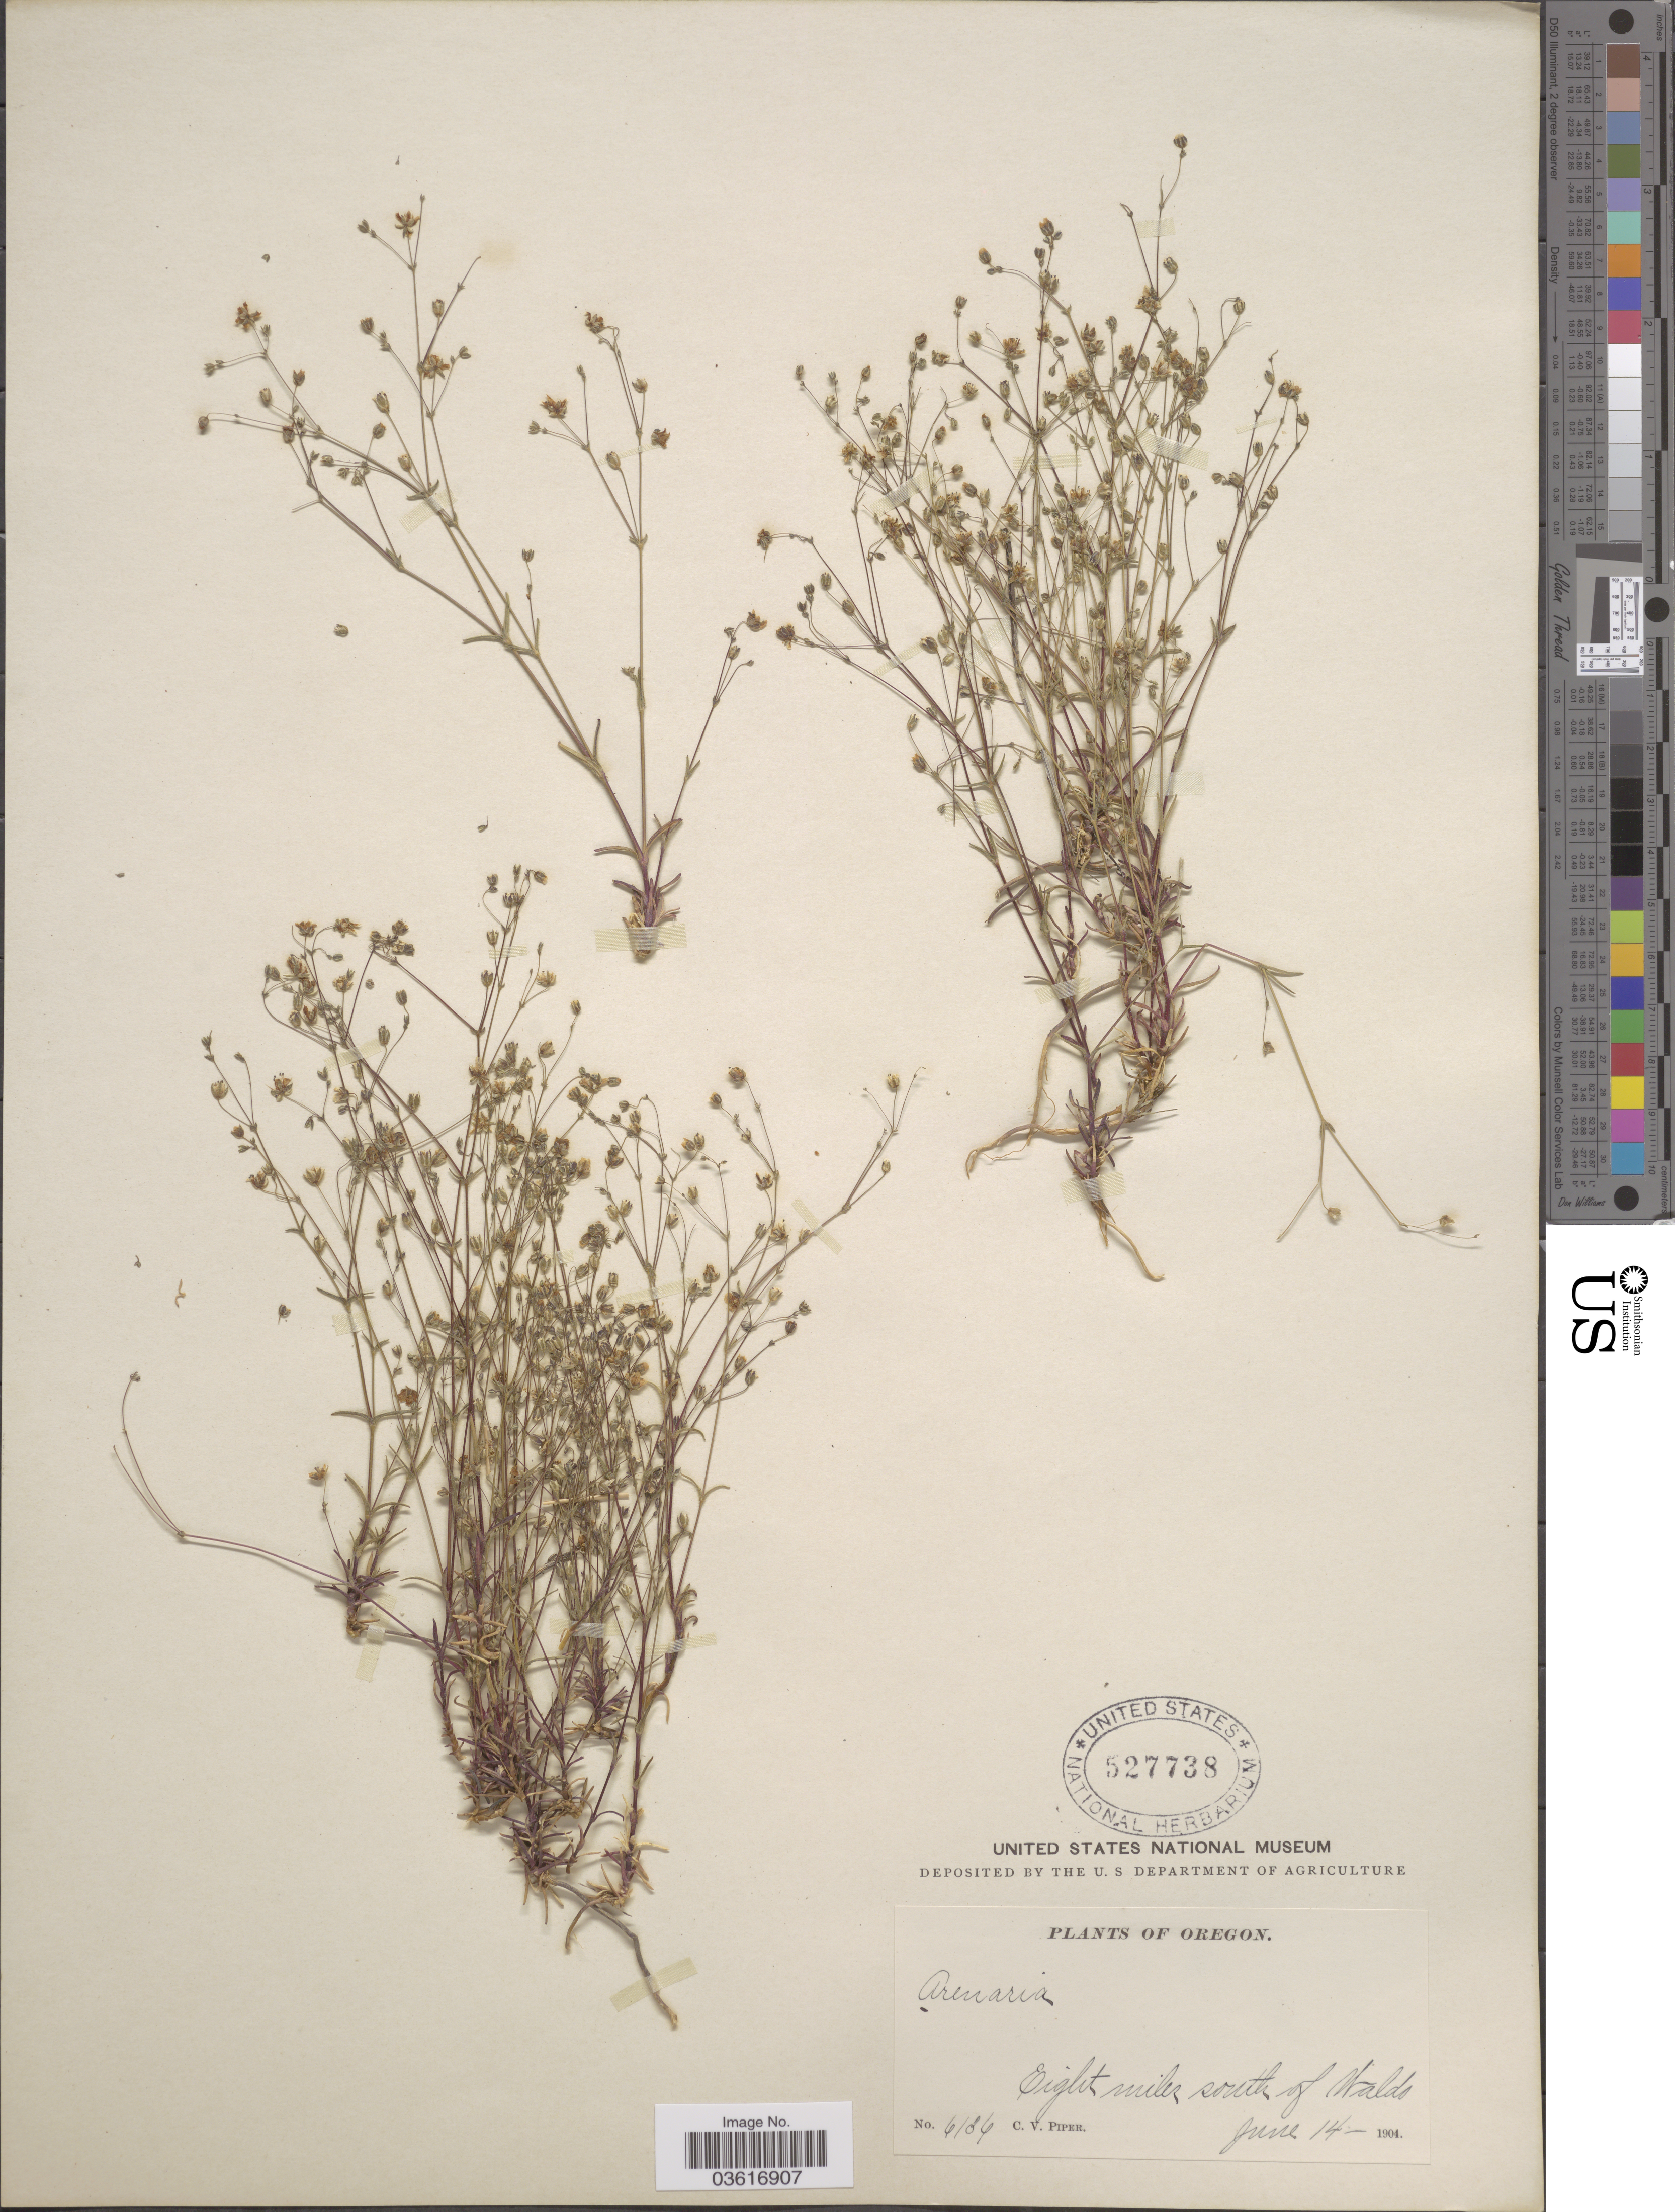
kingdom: Plantae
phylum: Tracheophyta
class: Magnoliopsida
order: Caryophyllales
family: Caryophyllaceae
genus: Minuartia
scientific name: Minuartia sp.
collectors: C. V. Piper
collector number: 6136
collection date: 1904-06-14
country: United States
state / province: Oregon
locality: Eight miles south of Waldo.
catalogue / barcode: US 527738